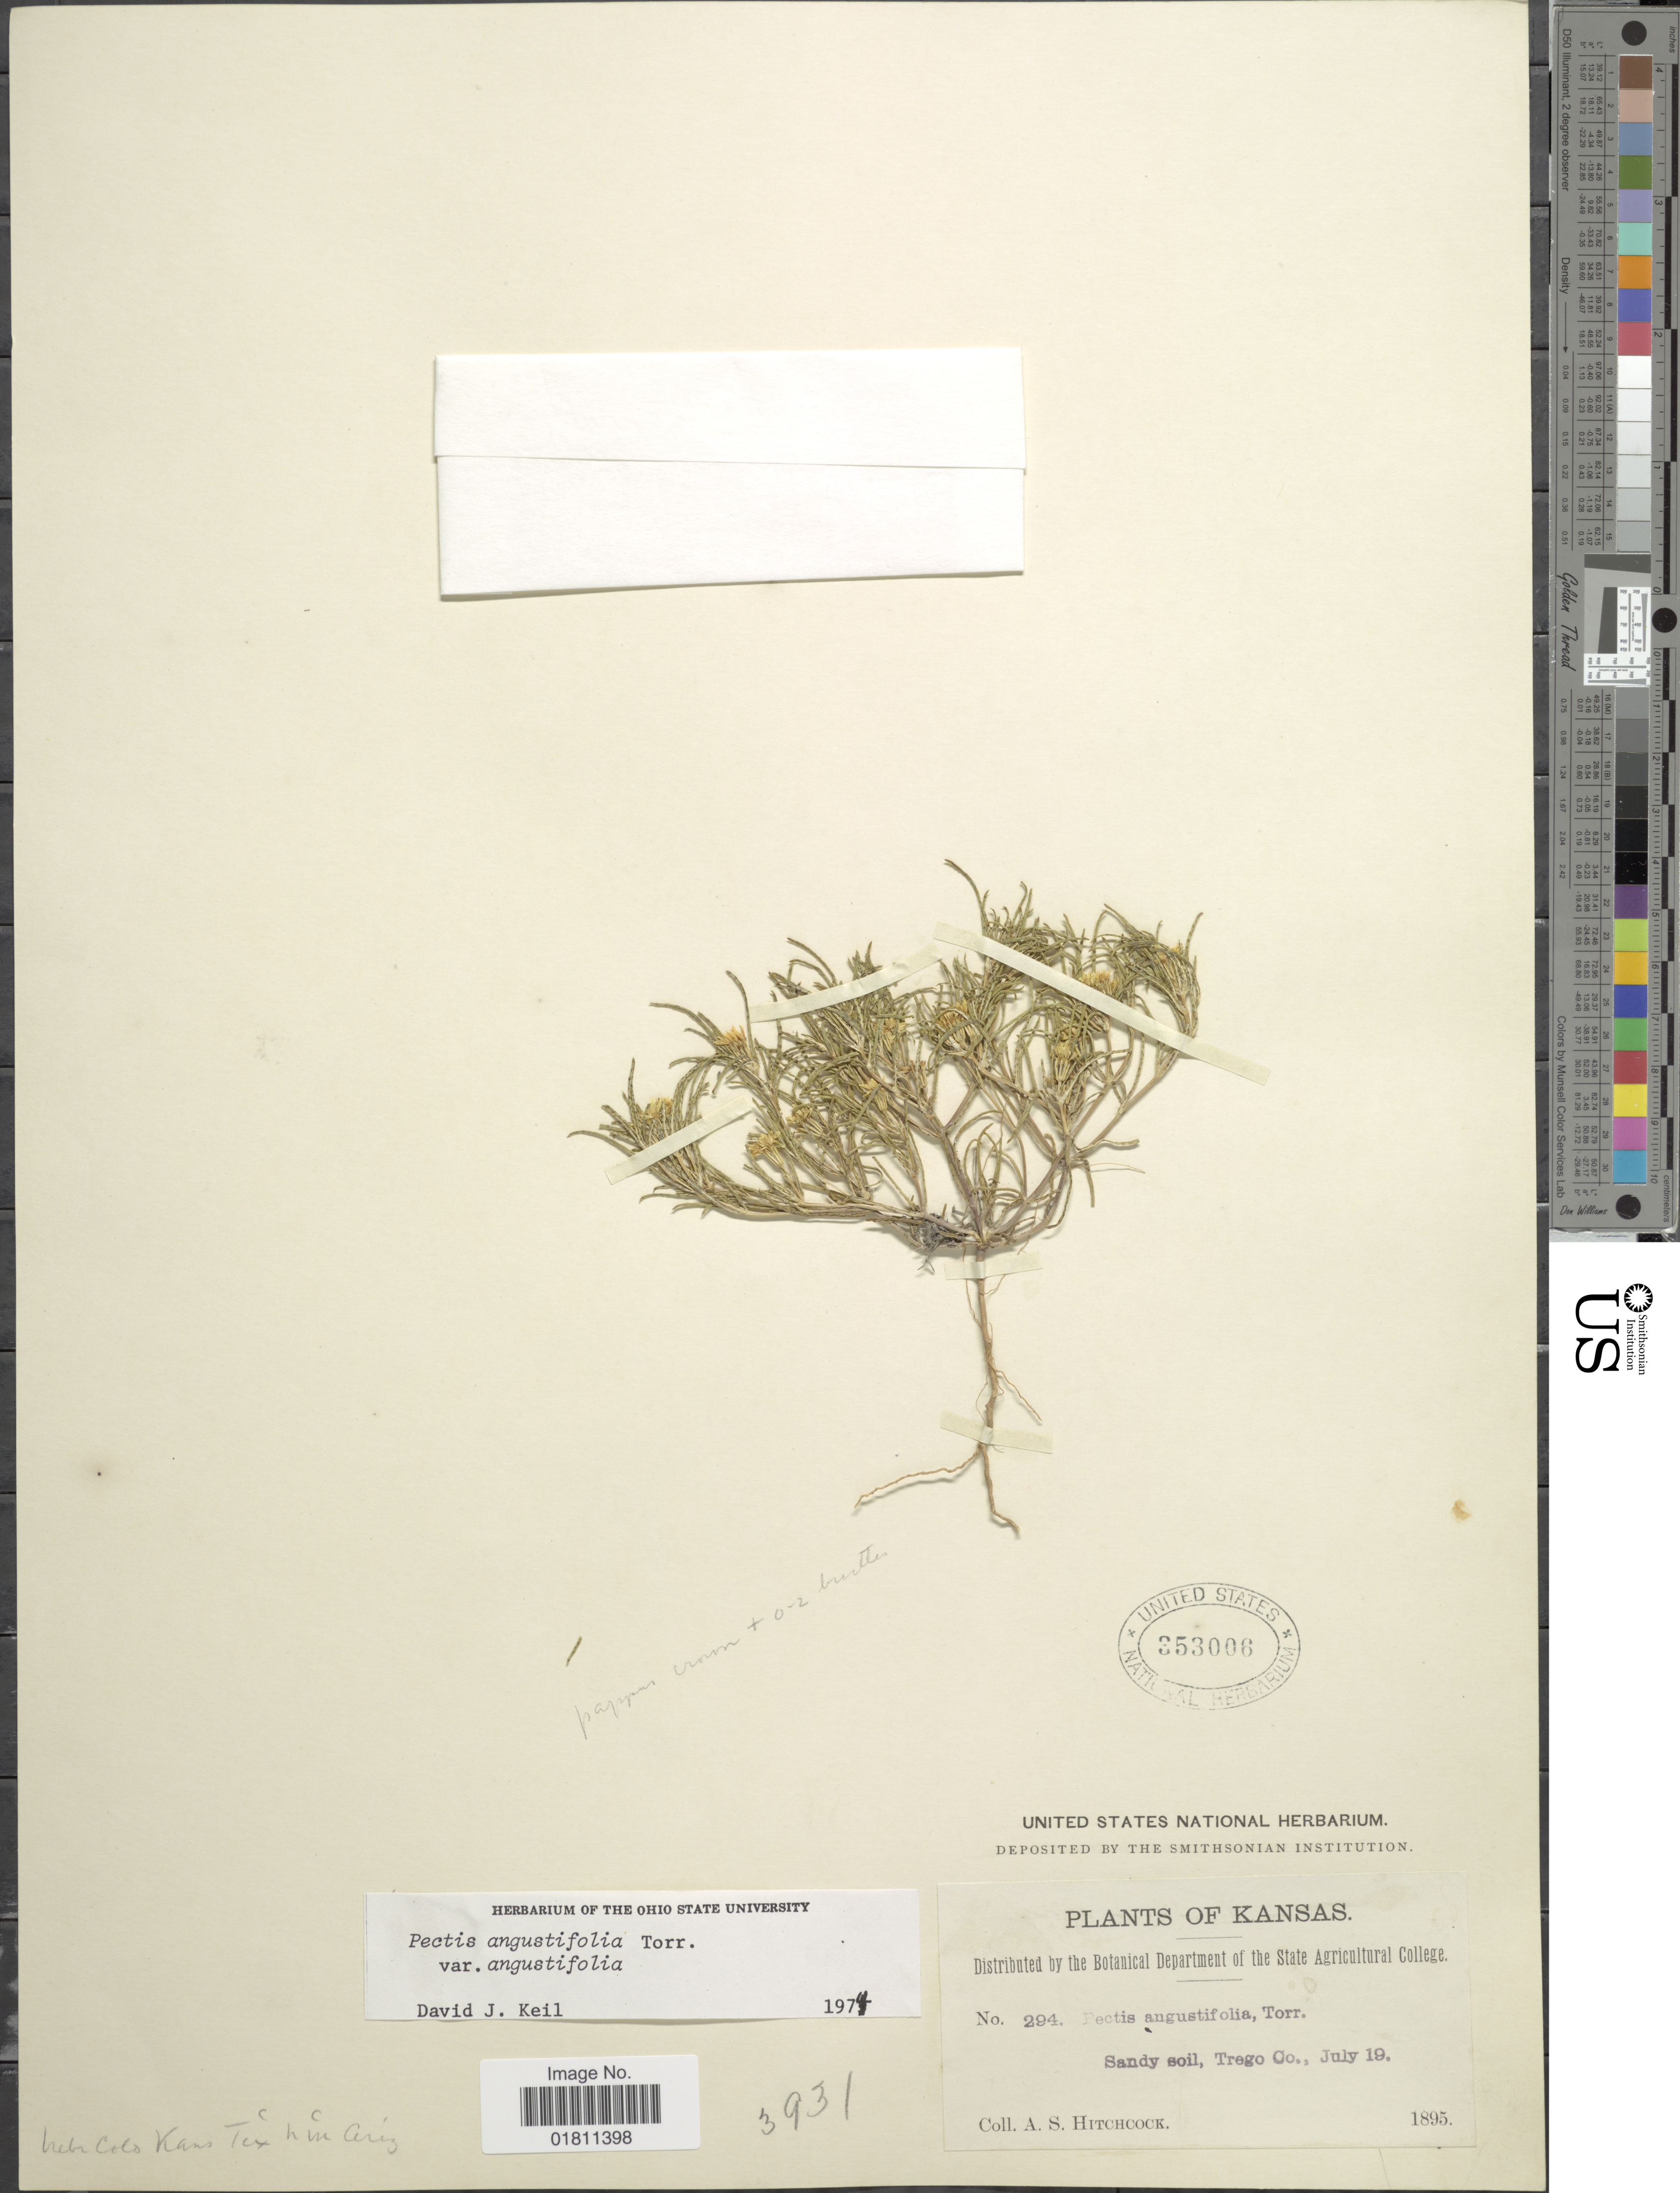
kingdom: Plantae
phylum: Tracheophyta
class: Magnoliopsida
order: Asterales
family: Asteraceae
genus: Pectis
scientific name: Pectis angustifolia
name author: Torr.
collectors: A. S. Hitchcock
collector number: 294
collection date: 1895-07-19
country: United States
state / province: Kansas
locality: Kansas, Sandy soil, Trego Co.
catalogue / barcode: US 353006